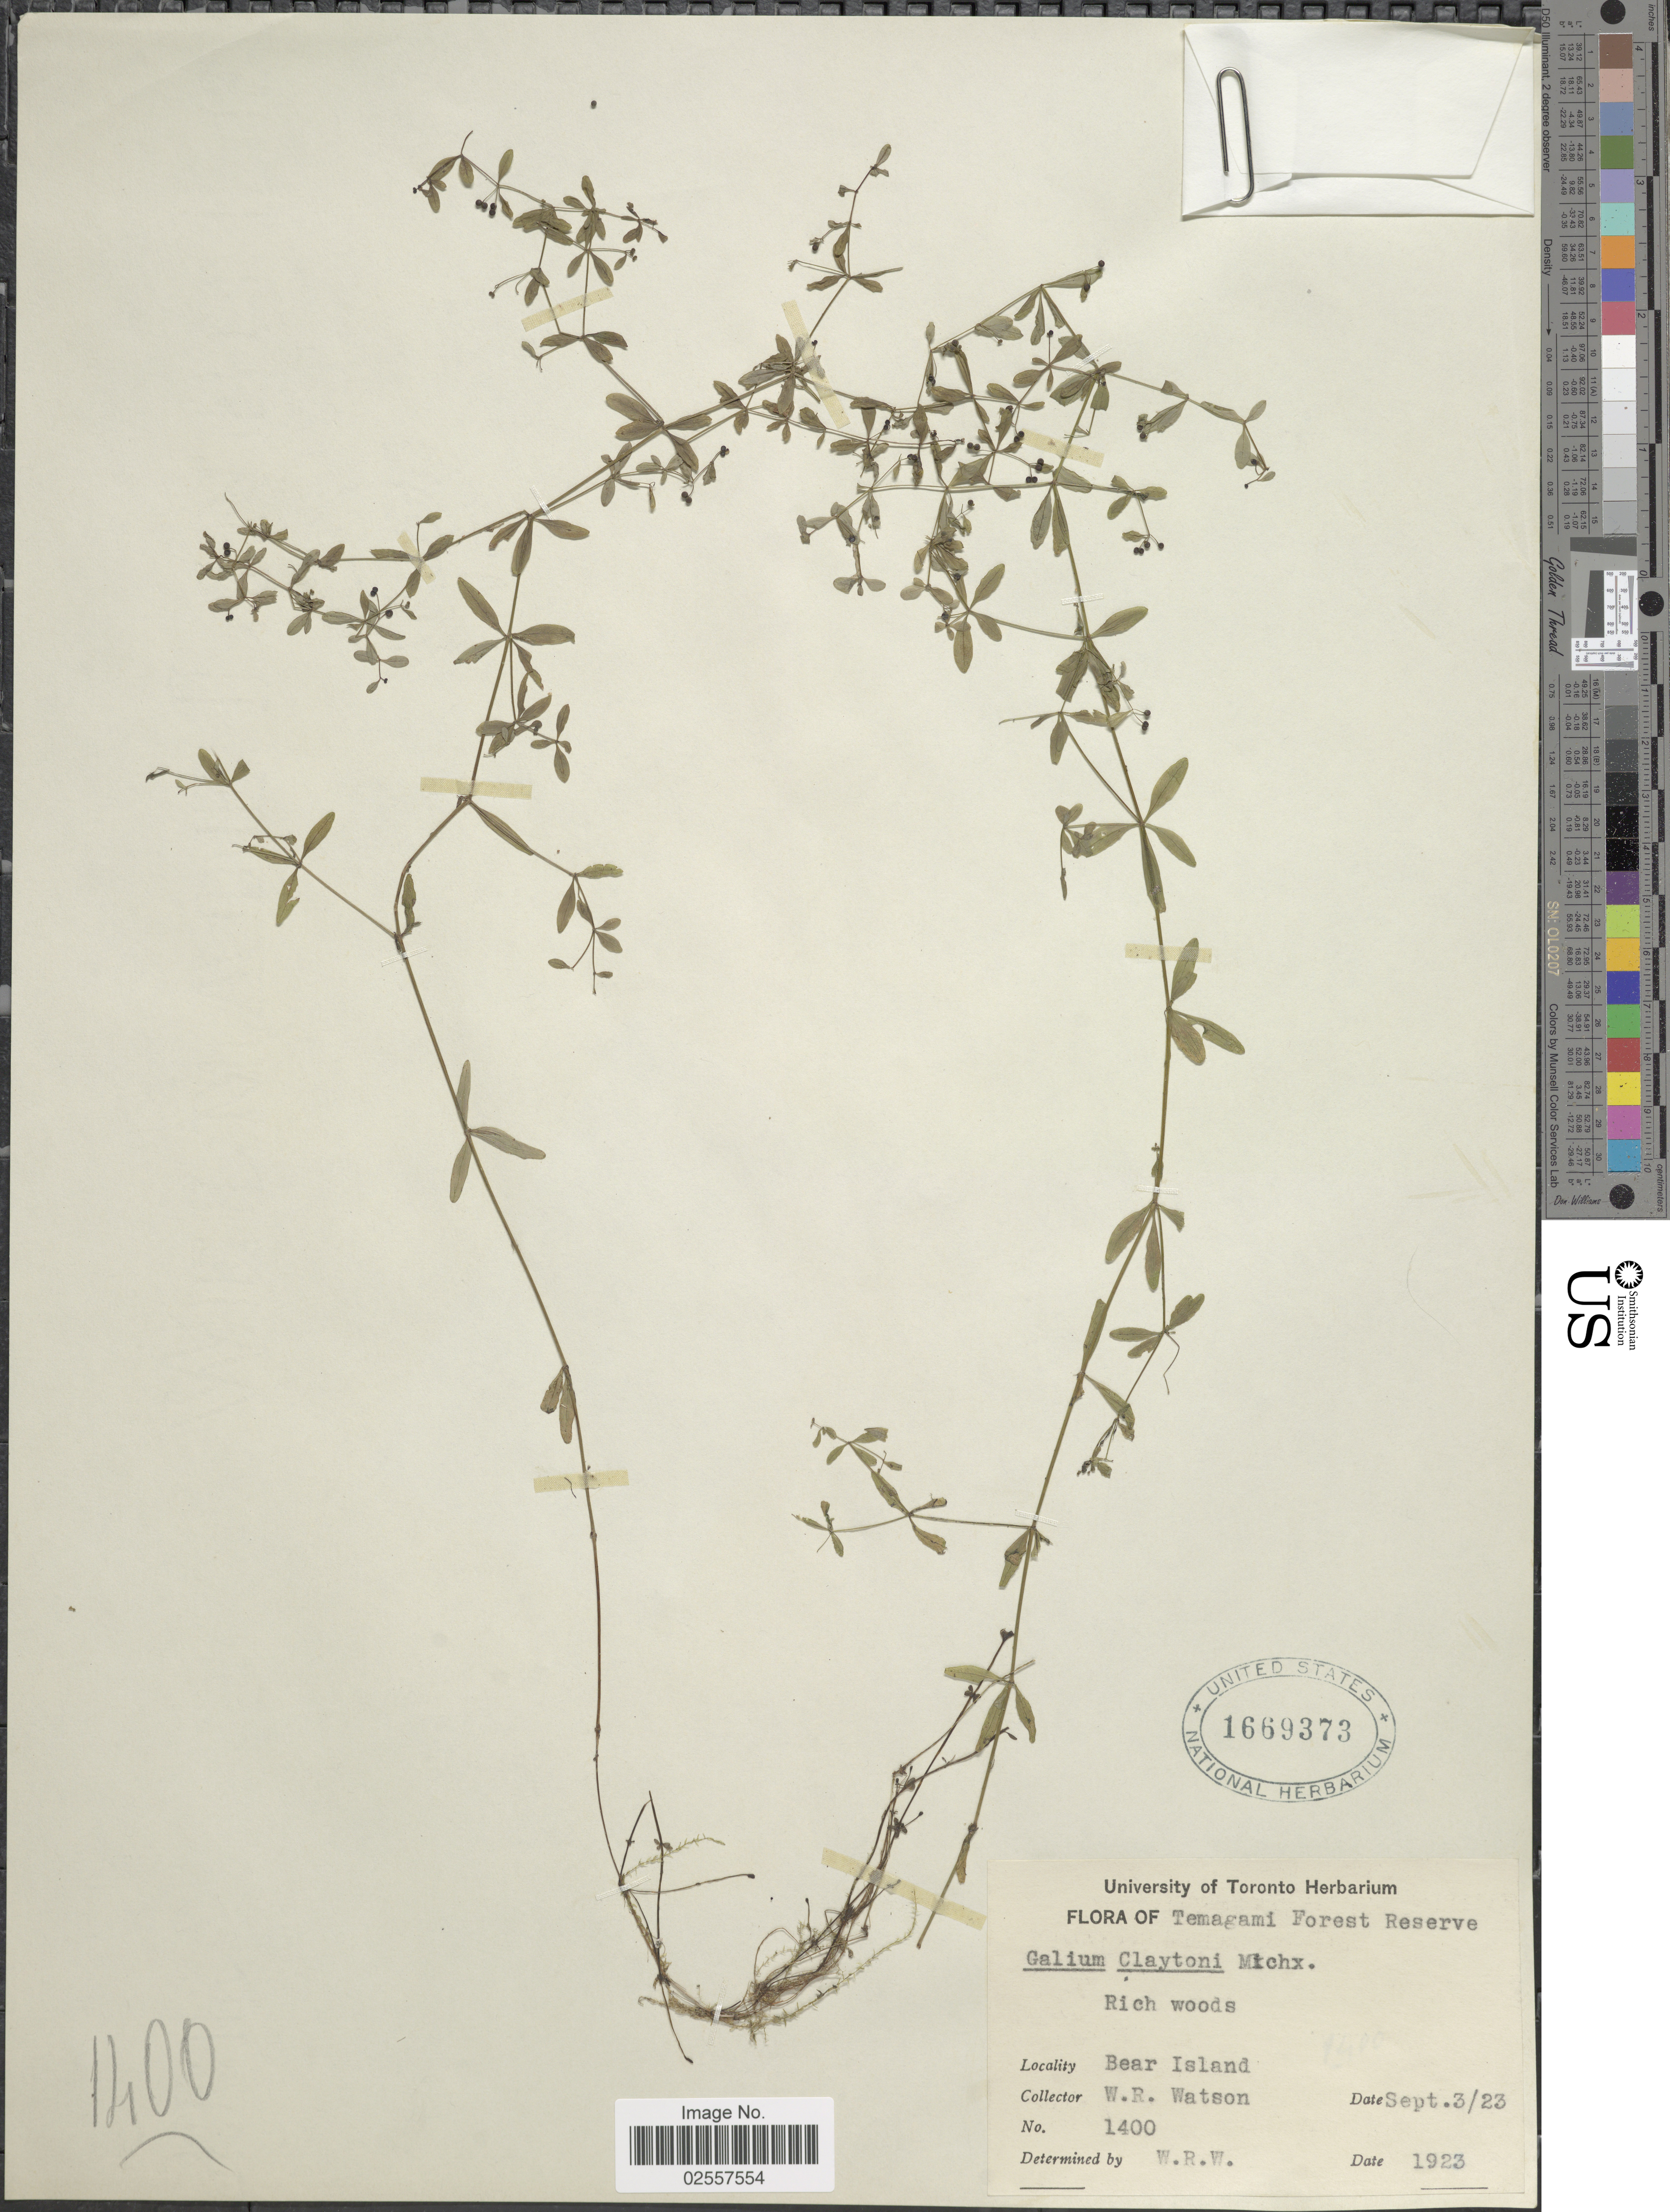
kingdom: Plantae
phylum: Tracheophyta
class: Magnoliopsida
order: Gentianales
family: Rubiaceae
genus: Galium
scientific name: Galium claytoni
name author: Michx.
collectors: W. R. Watson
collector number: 1400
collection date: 1923-09-03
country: Canada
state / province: Ontario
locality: Temagami Forest Reserve, Rich woods, Bear Island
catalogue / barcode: US 1669373